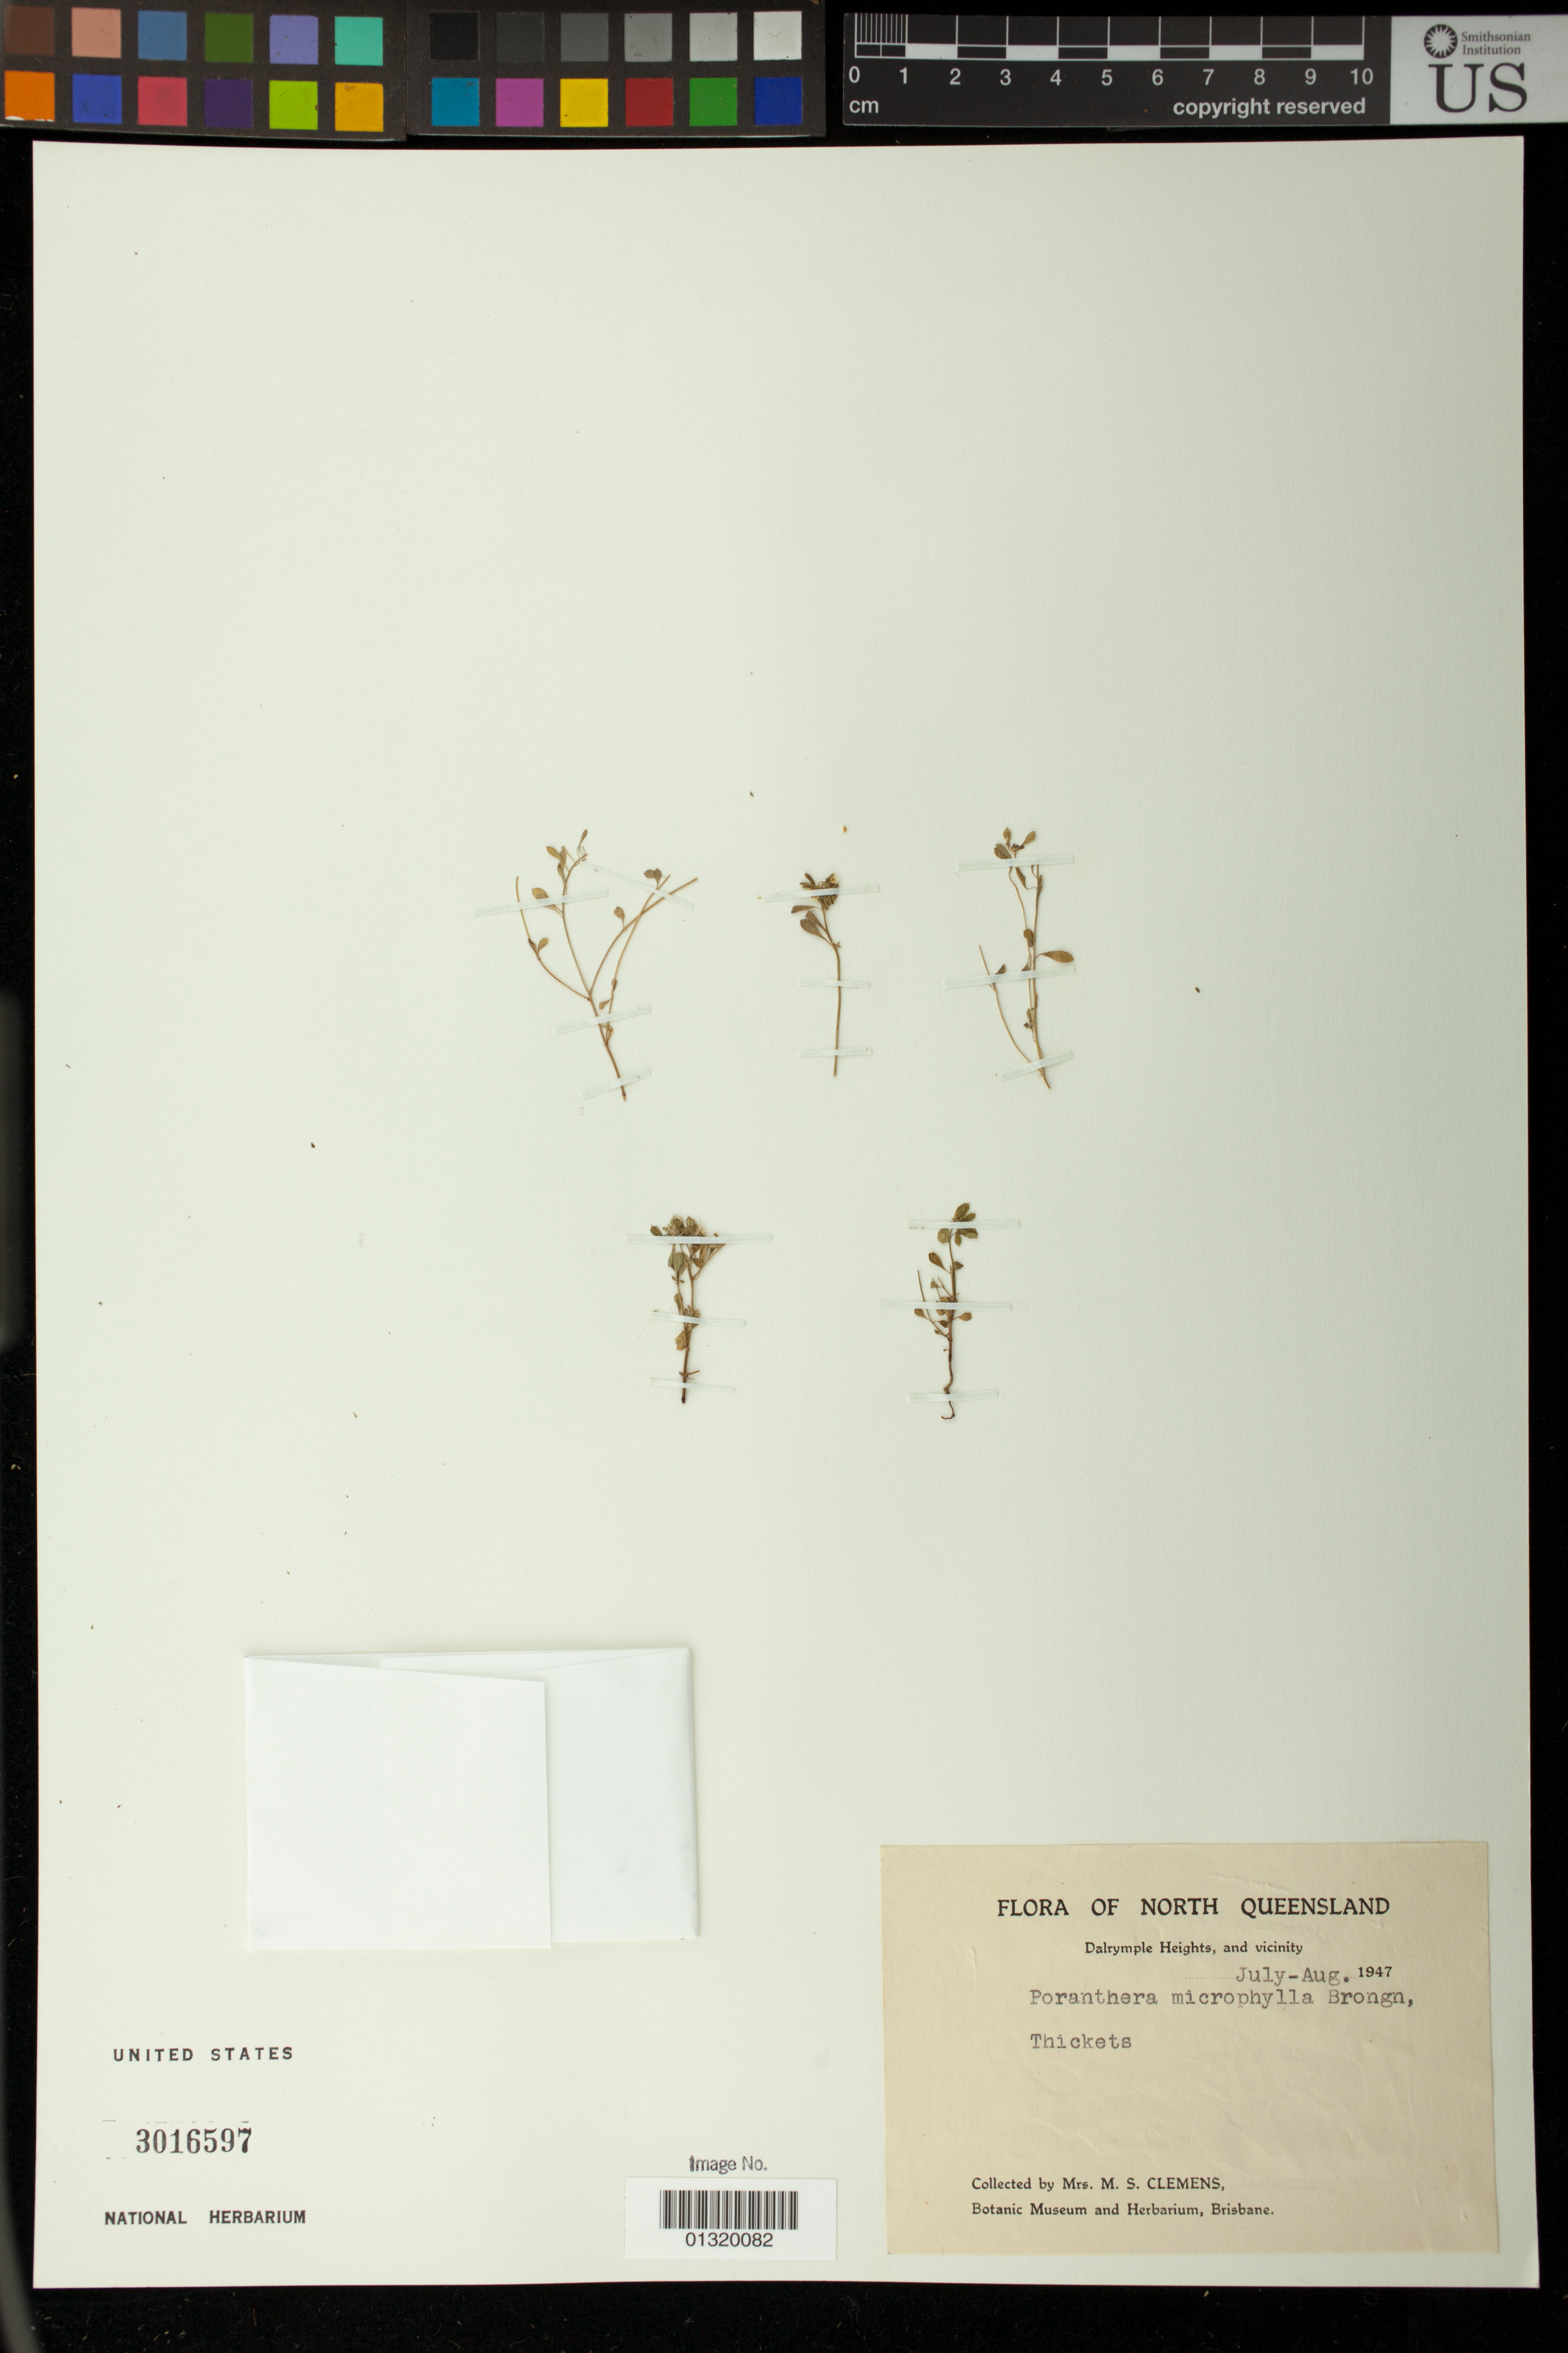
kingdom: Plantae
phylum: Tracheophyta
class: Magnoliopsida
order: Malpighiales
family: Phyllanthaceae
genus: Poranthera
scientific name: Poranthera microphylla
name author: Brongn.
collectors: M. S. Clemens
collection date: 1947-07/1947-08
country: Australia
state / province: Queensland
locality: Dalrymple Heights, and vicinity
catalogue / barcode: US 3016597